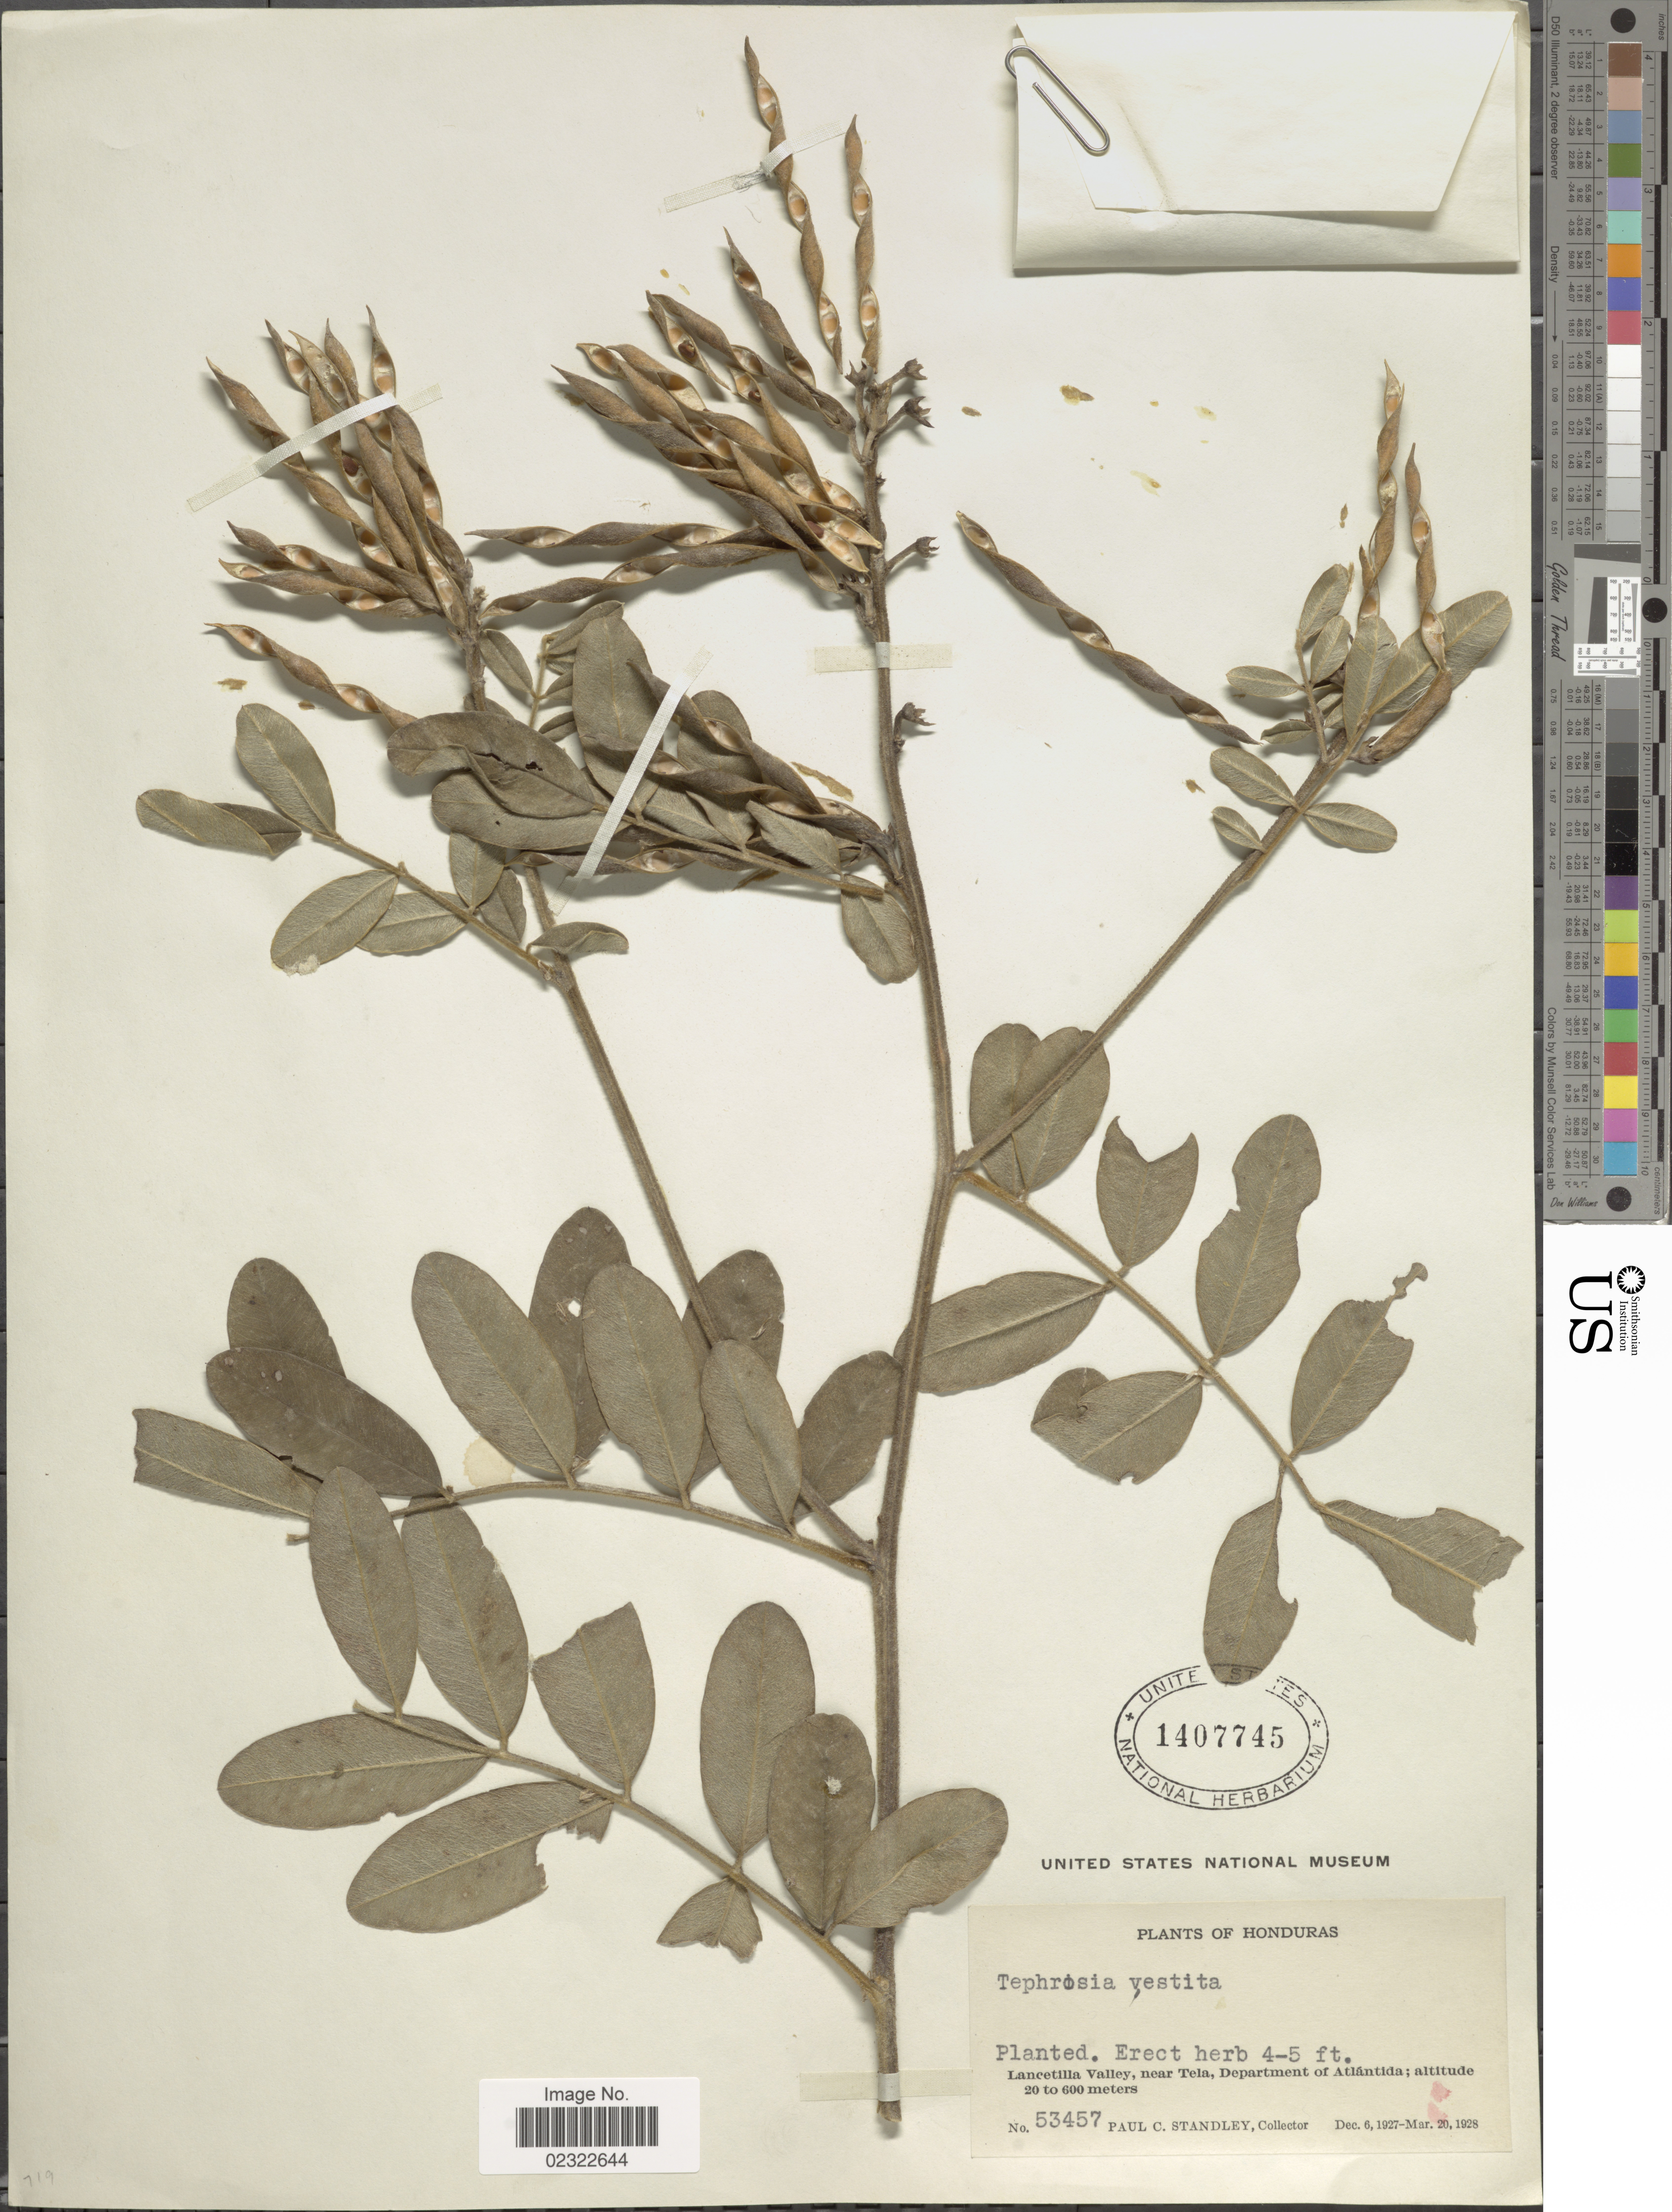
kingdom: Plantae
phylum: Tracheophyta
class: Magnoliopsida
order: Fabales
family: Fabaceae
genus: Tephrosia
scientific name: Tephrosia vestita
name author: Vogel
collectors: P. C. Standley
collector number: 53457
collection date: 1927-12-06/1928-03-20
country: Honduras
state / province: Atlántida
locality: Lancetilla Valley, near Tela.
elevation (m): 20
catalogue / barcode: US 1407745